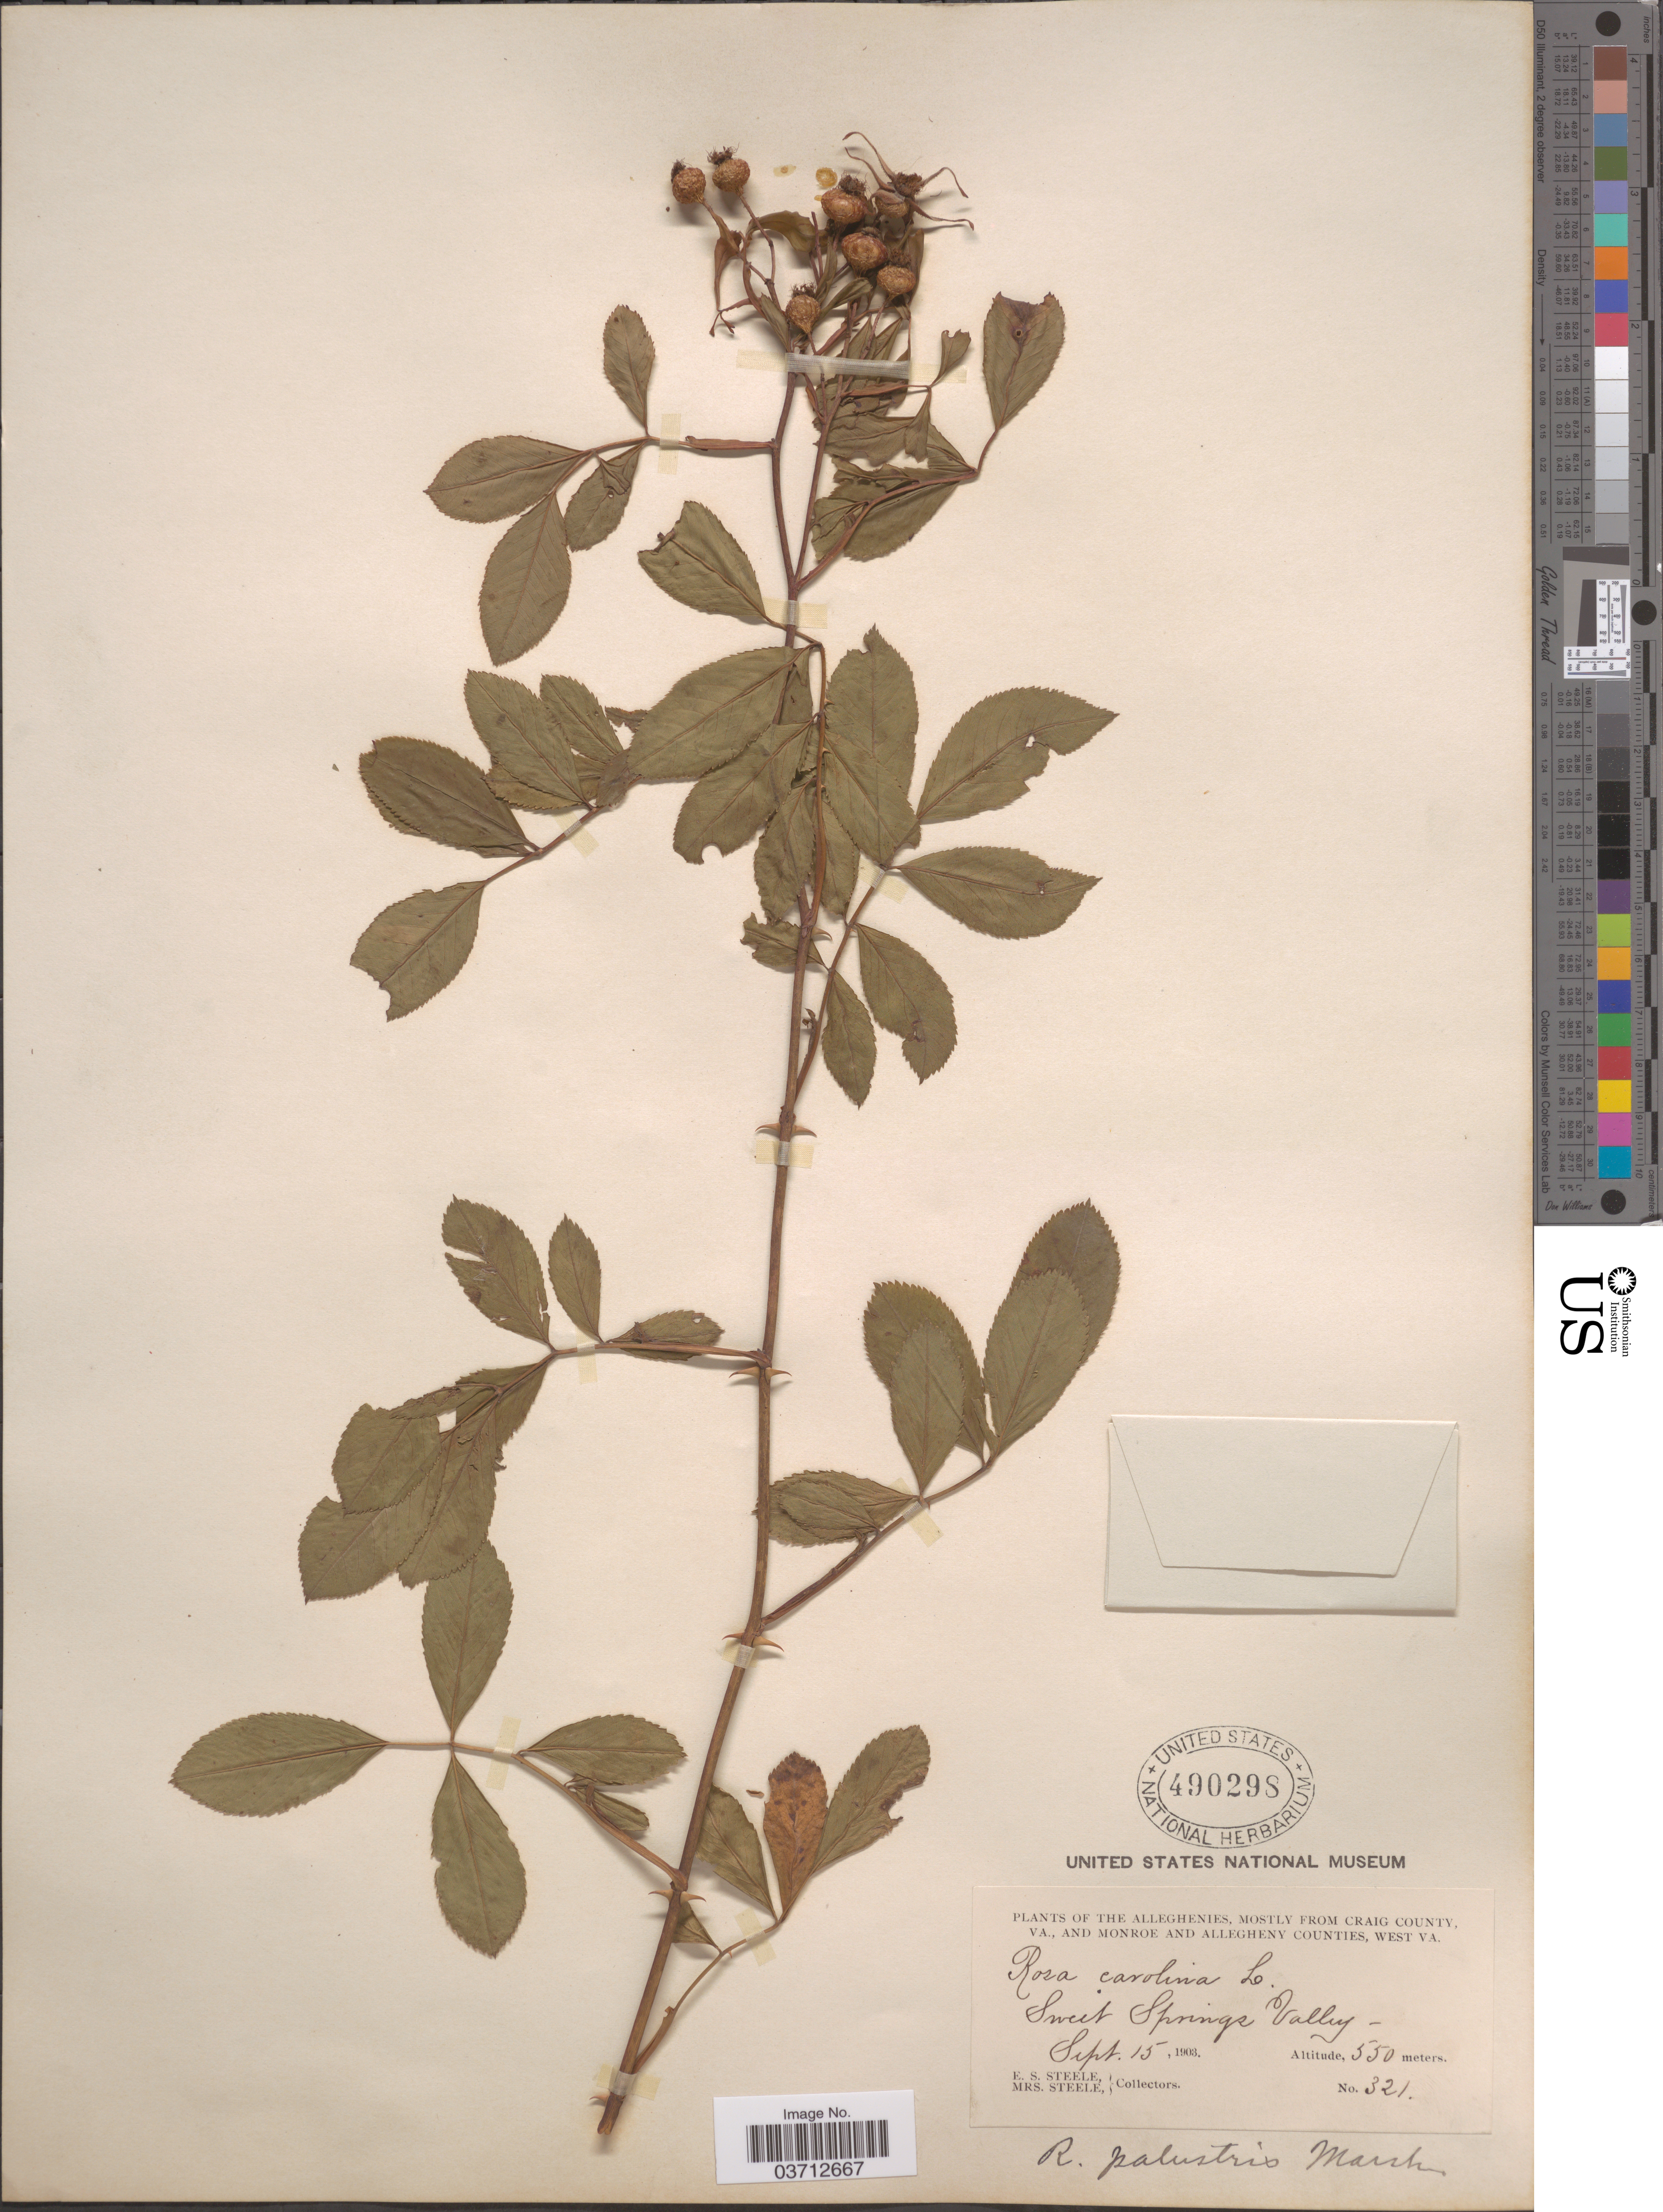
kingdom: Plantae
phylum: Tracheophyta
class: Magnoliopsida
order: Rosales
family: Rosaceae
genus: Rosa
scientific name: Rosa sp.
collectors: E. Steele & Mrs. E. S. Steele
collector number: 321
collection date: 1903-09-15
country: United States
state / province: Virginia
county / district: Craig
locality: The Alleghenies, mostly from Craig County, Va., and Monroe and Allegheny Counties, West Va. Sweet Springs Valley.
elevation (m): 550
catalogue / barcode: US 490298